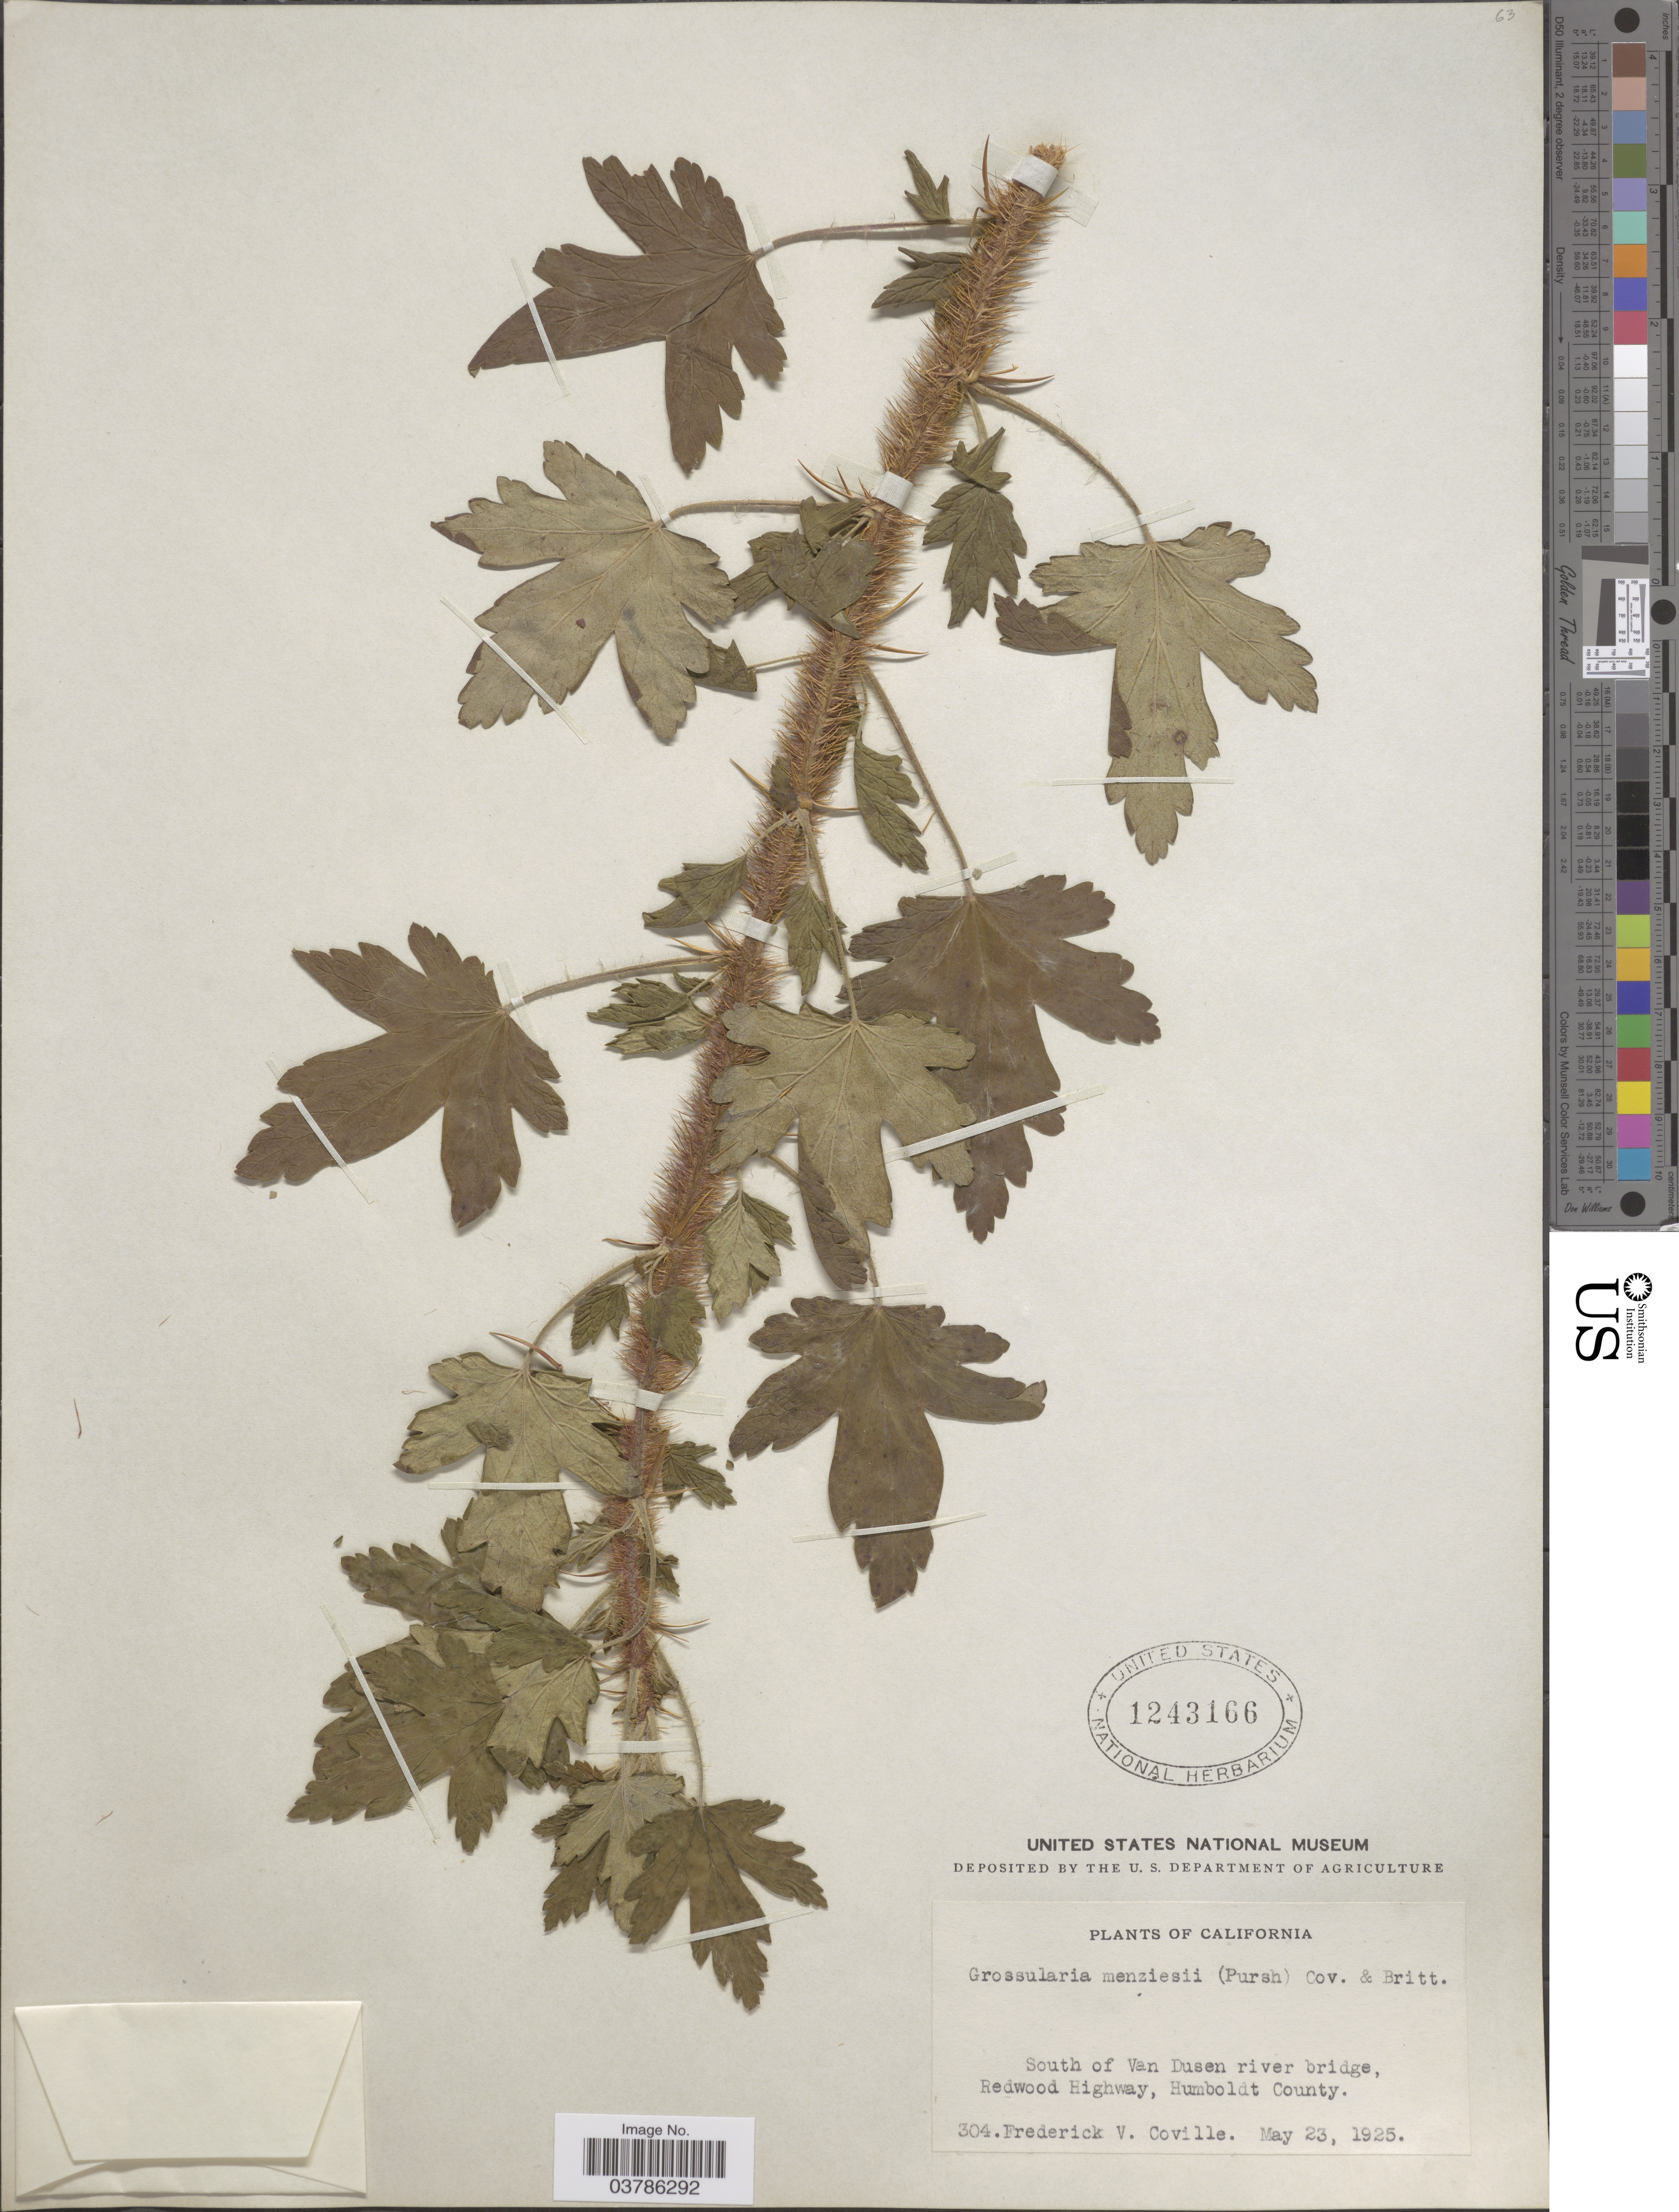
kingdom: Plantae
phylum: Tracheophyta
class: Magnoliopsida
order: Saxifragales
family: Grossulariaceae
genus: Ribes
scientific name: Ribes menziesii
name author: Pursh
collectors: F. V. Coville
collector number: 304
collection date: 1925-05-23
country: United States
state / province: California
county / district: Humboldt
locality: South of Van Dusen river bridge, Redwood Highway, Humboldt County.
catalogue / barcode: US 1243166